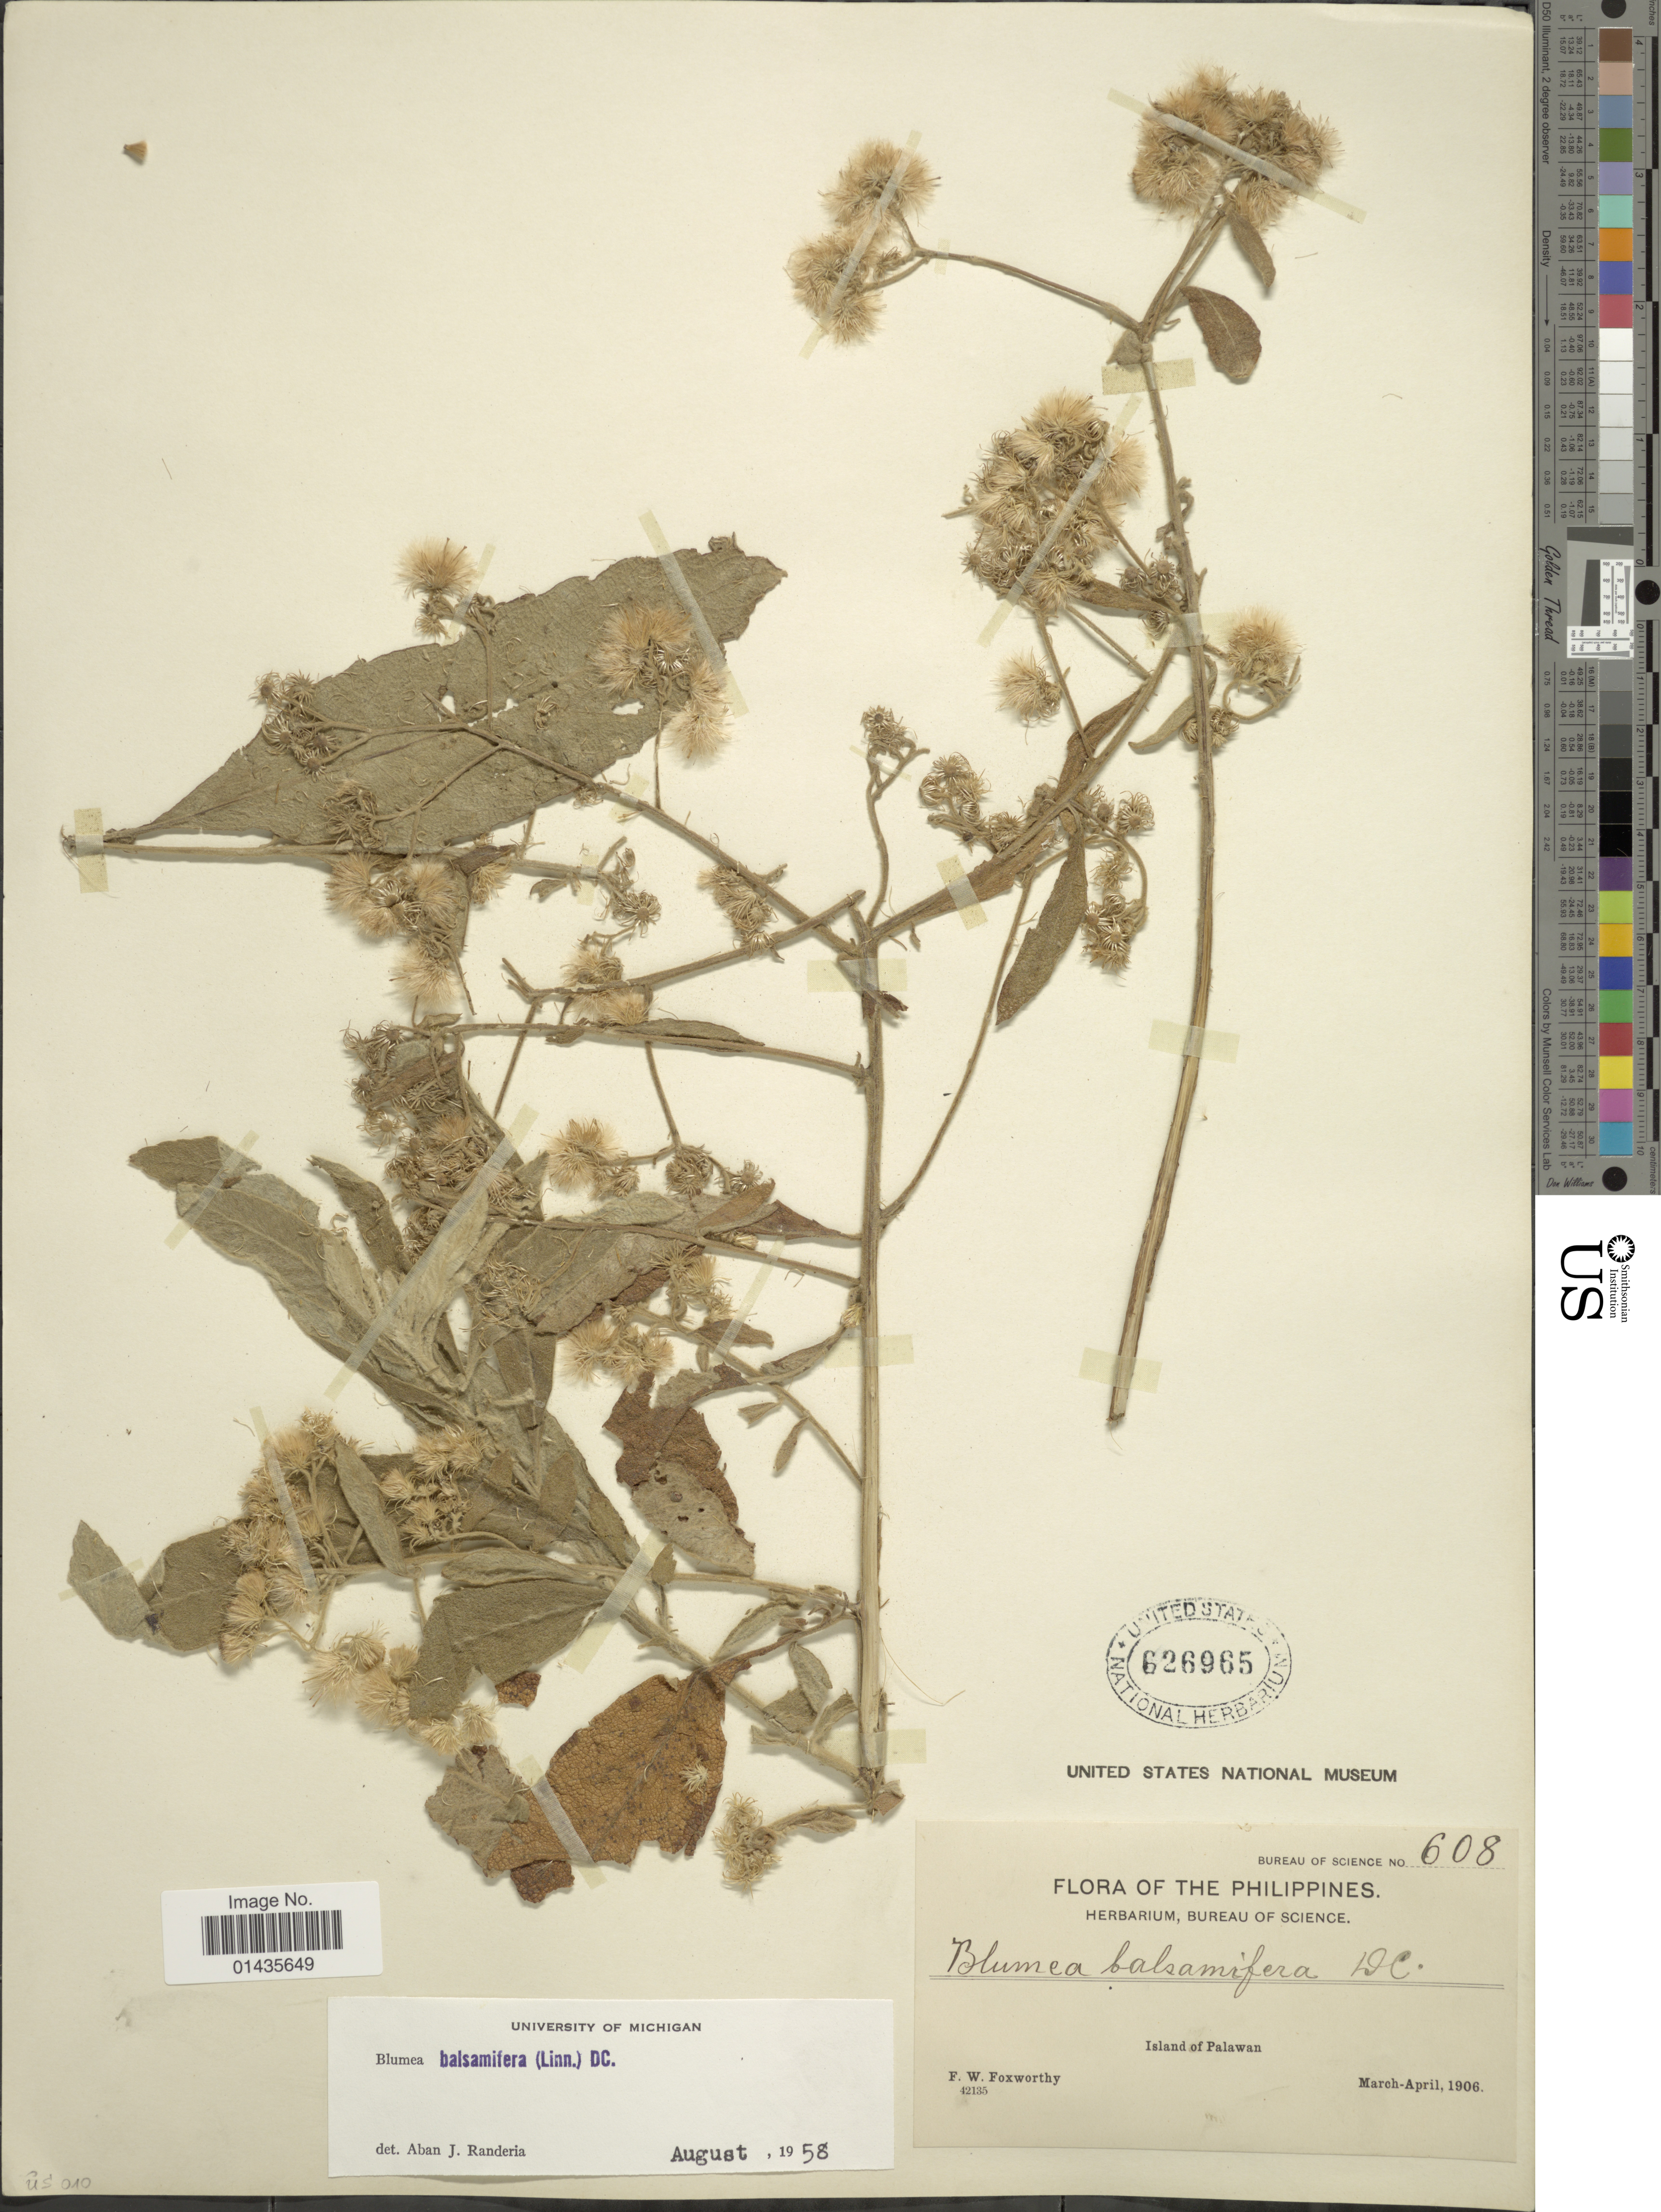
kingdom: Plantae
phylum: Tracheophyta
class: Magnoliopsida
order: Asterales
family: Asteraceae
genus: Blumea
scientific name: Blumea balsamifera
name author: (L.) DC.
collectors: F. W. Foxworthy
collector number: Bureau of Science 608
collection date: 1906-03/1906-04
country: Philippines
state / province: Mimaropa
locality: Island of Palawan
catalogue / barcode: US 626965